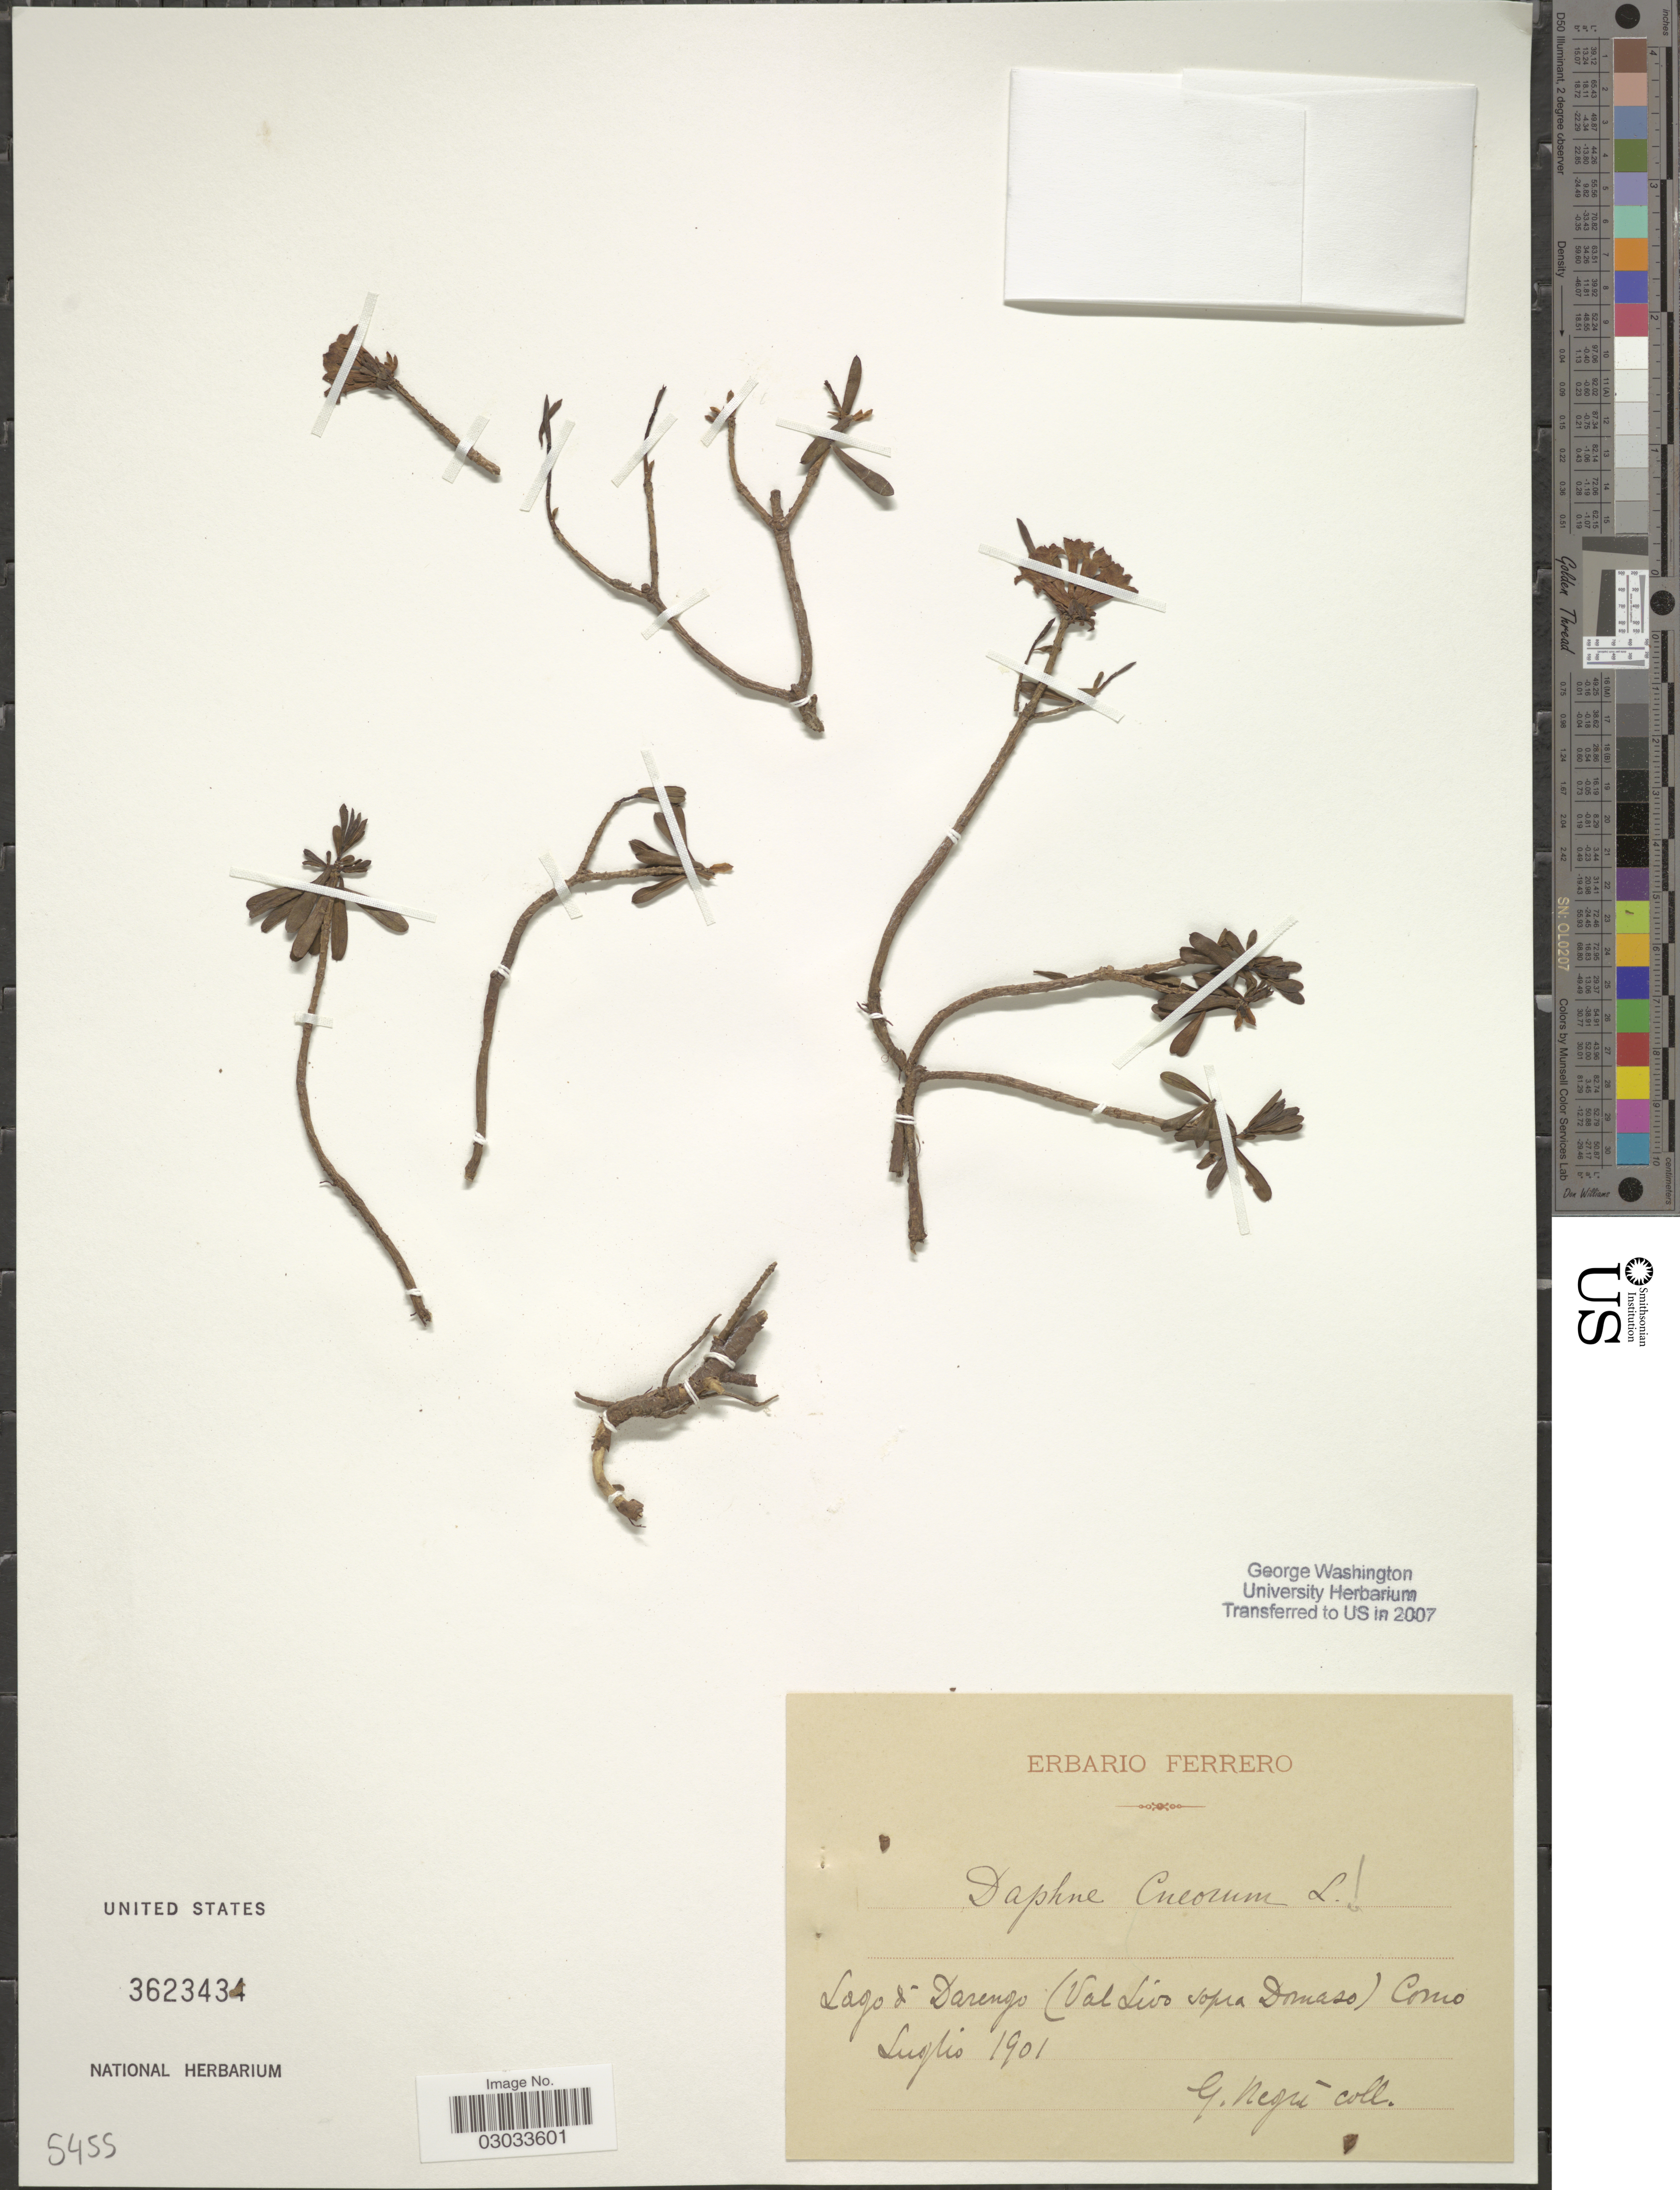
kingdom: Plantae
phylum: Tracheophyta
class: Magnoliopsida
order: Malvales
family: Thymelaeaceae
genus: Daphne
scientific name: Daphne cneorum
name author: L.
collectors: G. Negri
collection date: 1901-07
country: Italy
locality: Lago d'Darengo (Val Livo sopra Somaso) Como.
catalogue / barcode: US 3623434